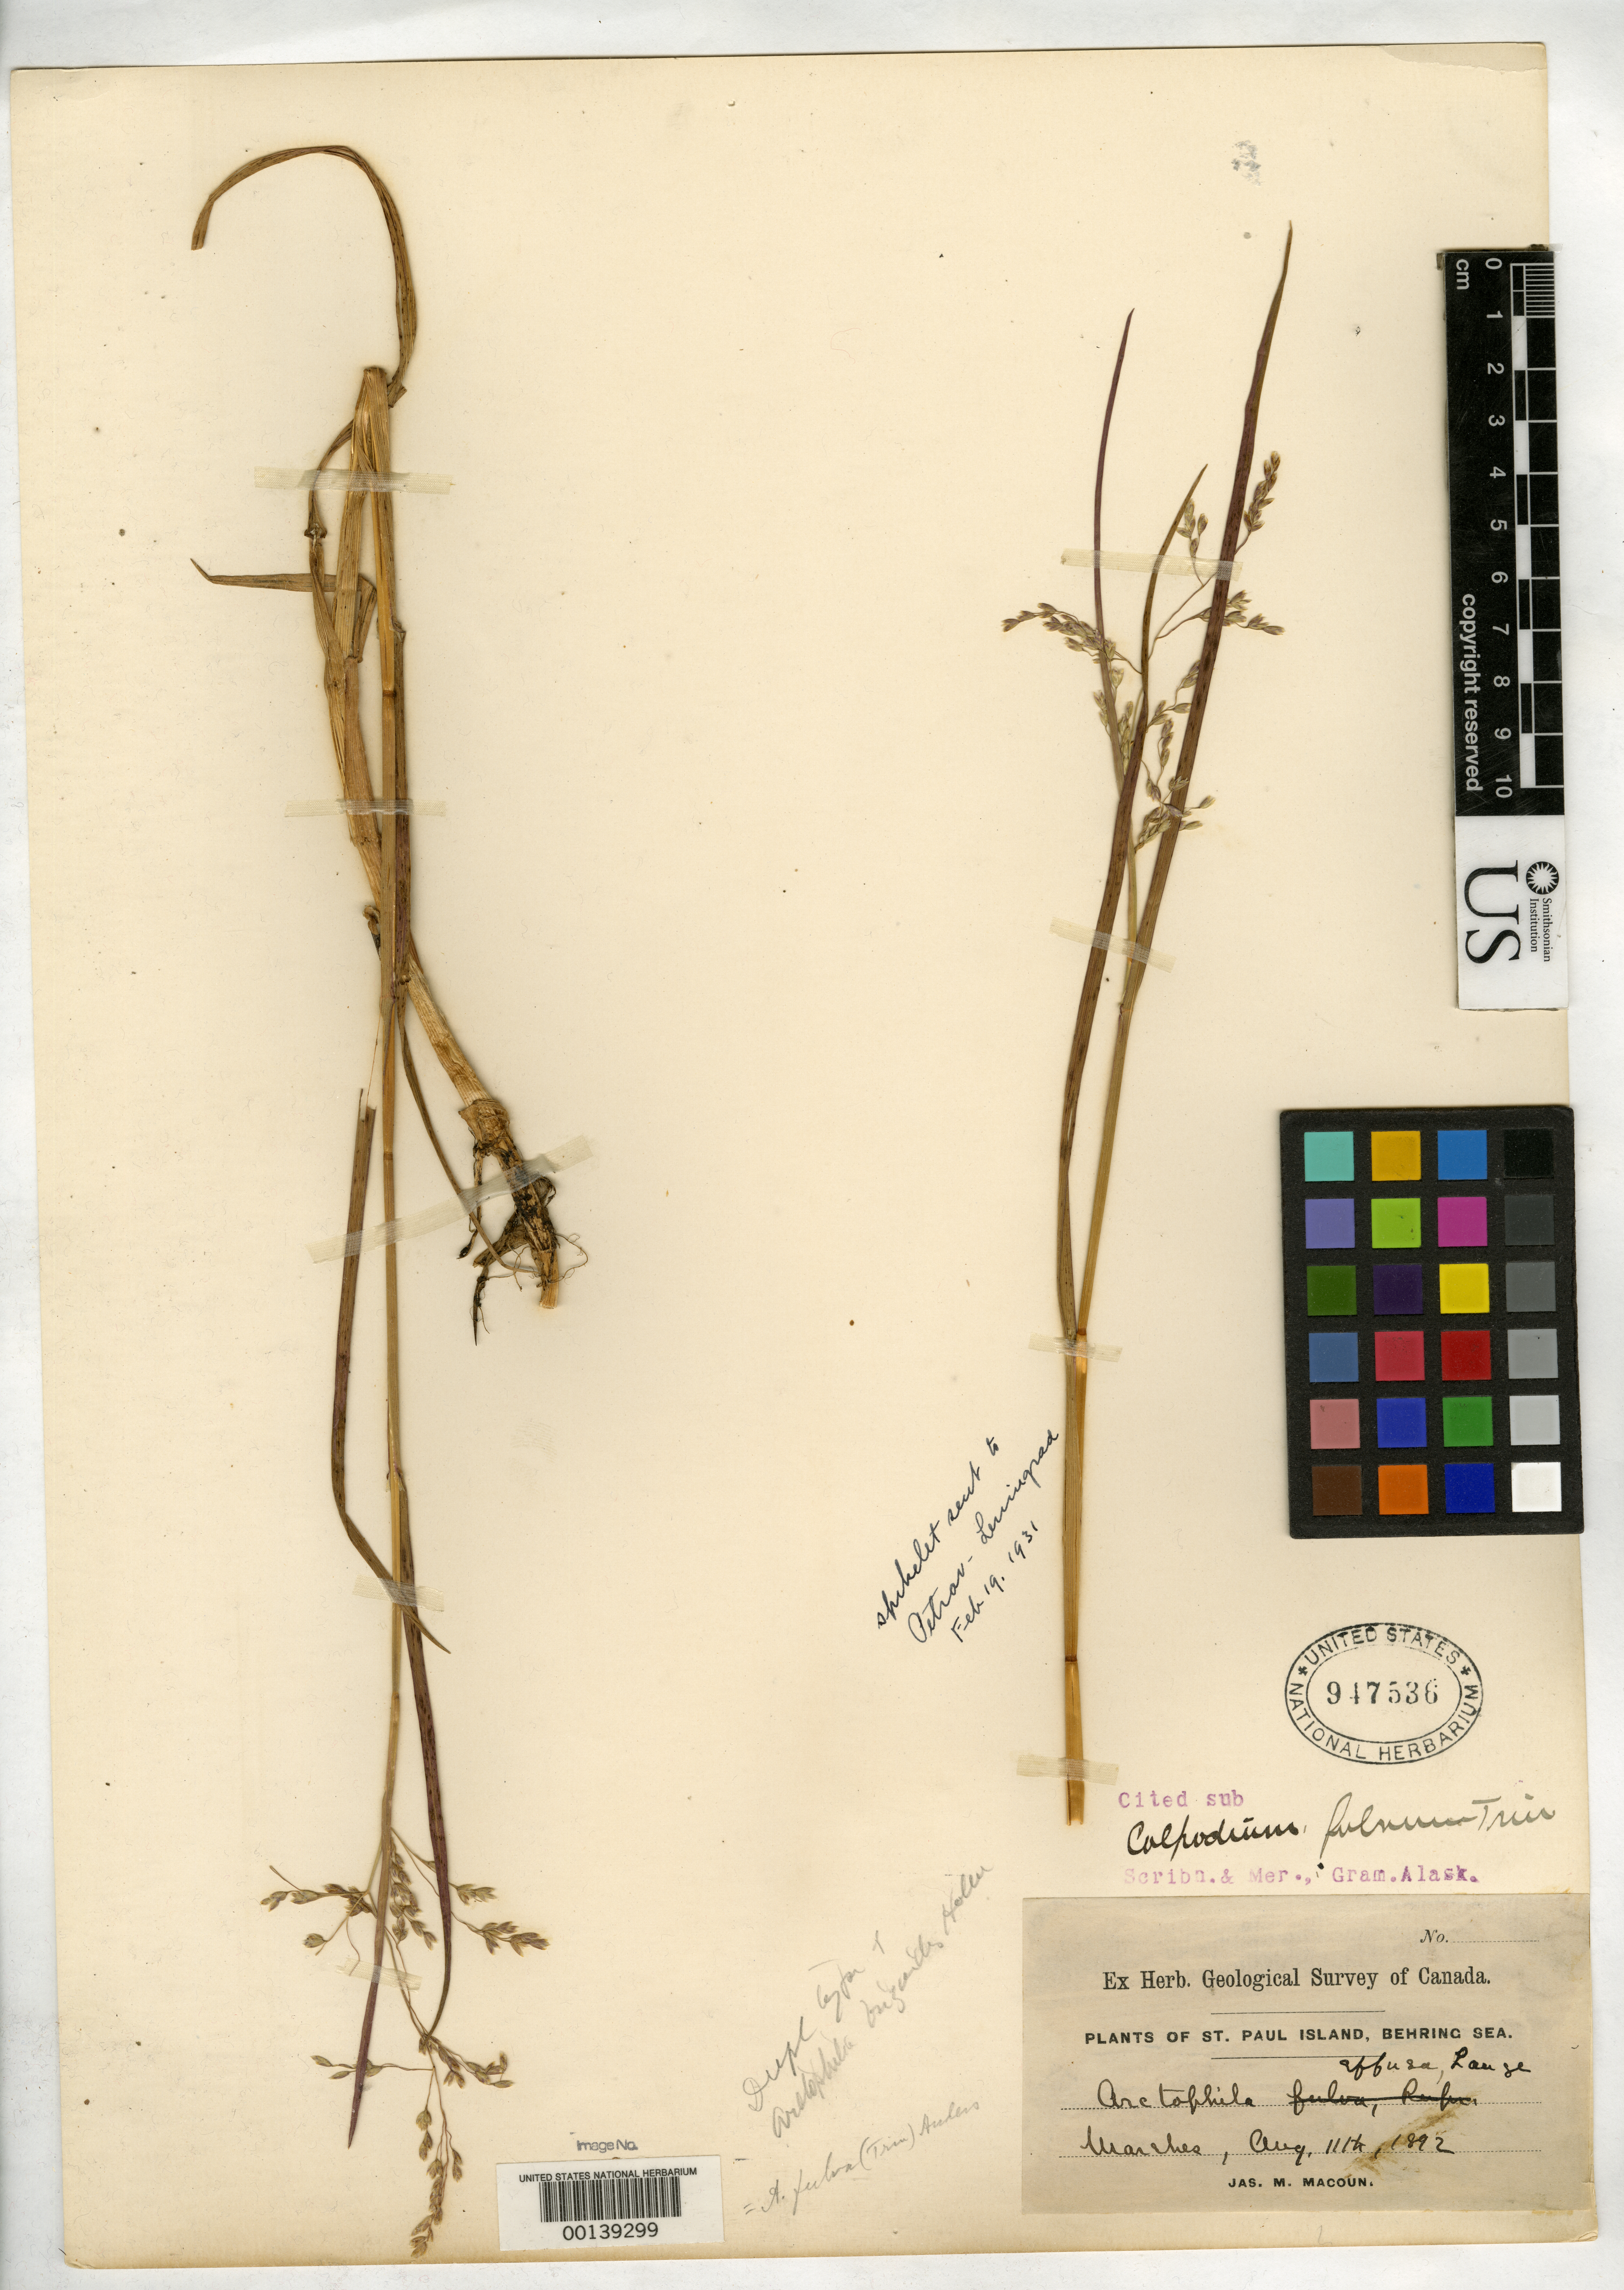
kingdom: Plantae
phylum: Tracheophyta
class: Liliopsida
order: Poales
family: Poaceae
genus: Arctophila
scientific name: Arctophila brizoides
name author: Holm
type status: Isotype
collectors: J. M. Macoun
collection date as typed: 11 Aug 1892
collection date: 1892-08-11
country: Canada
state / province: Nova Scotia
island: St. Paul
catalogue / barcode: US 947536